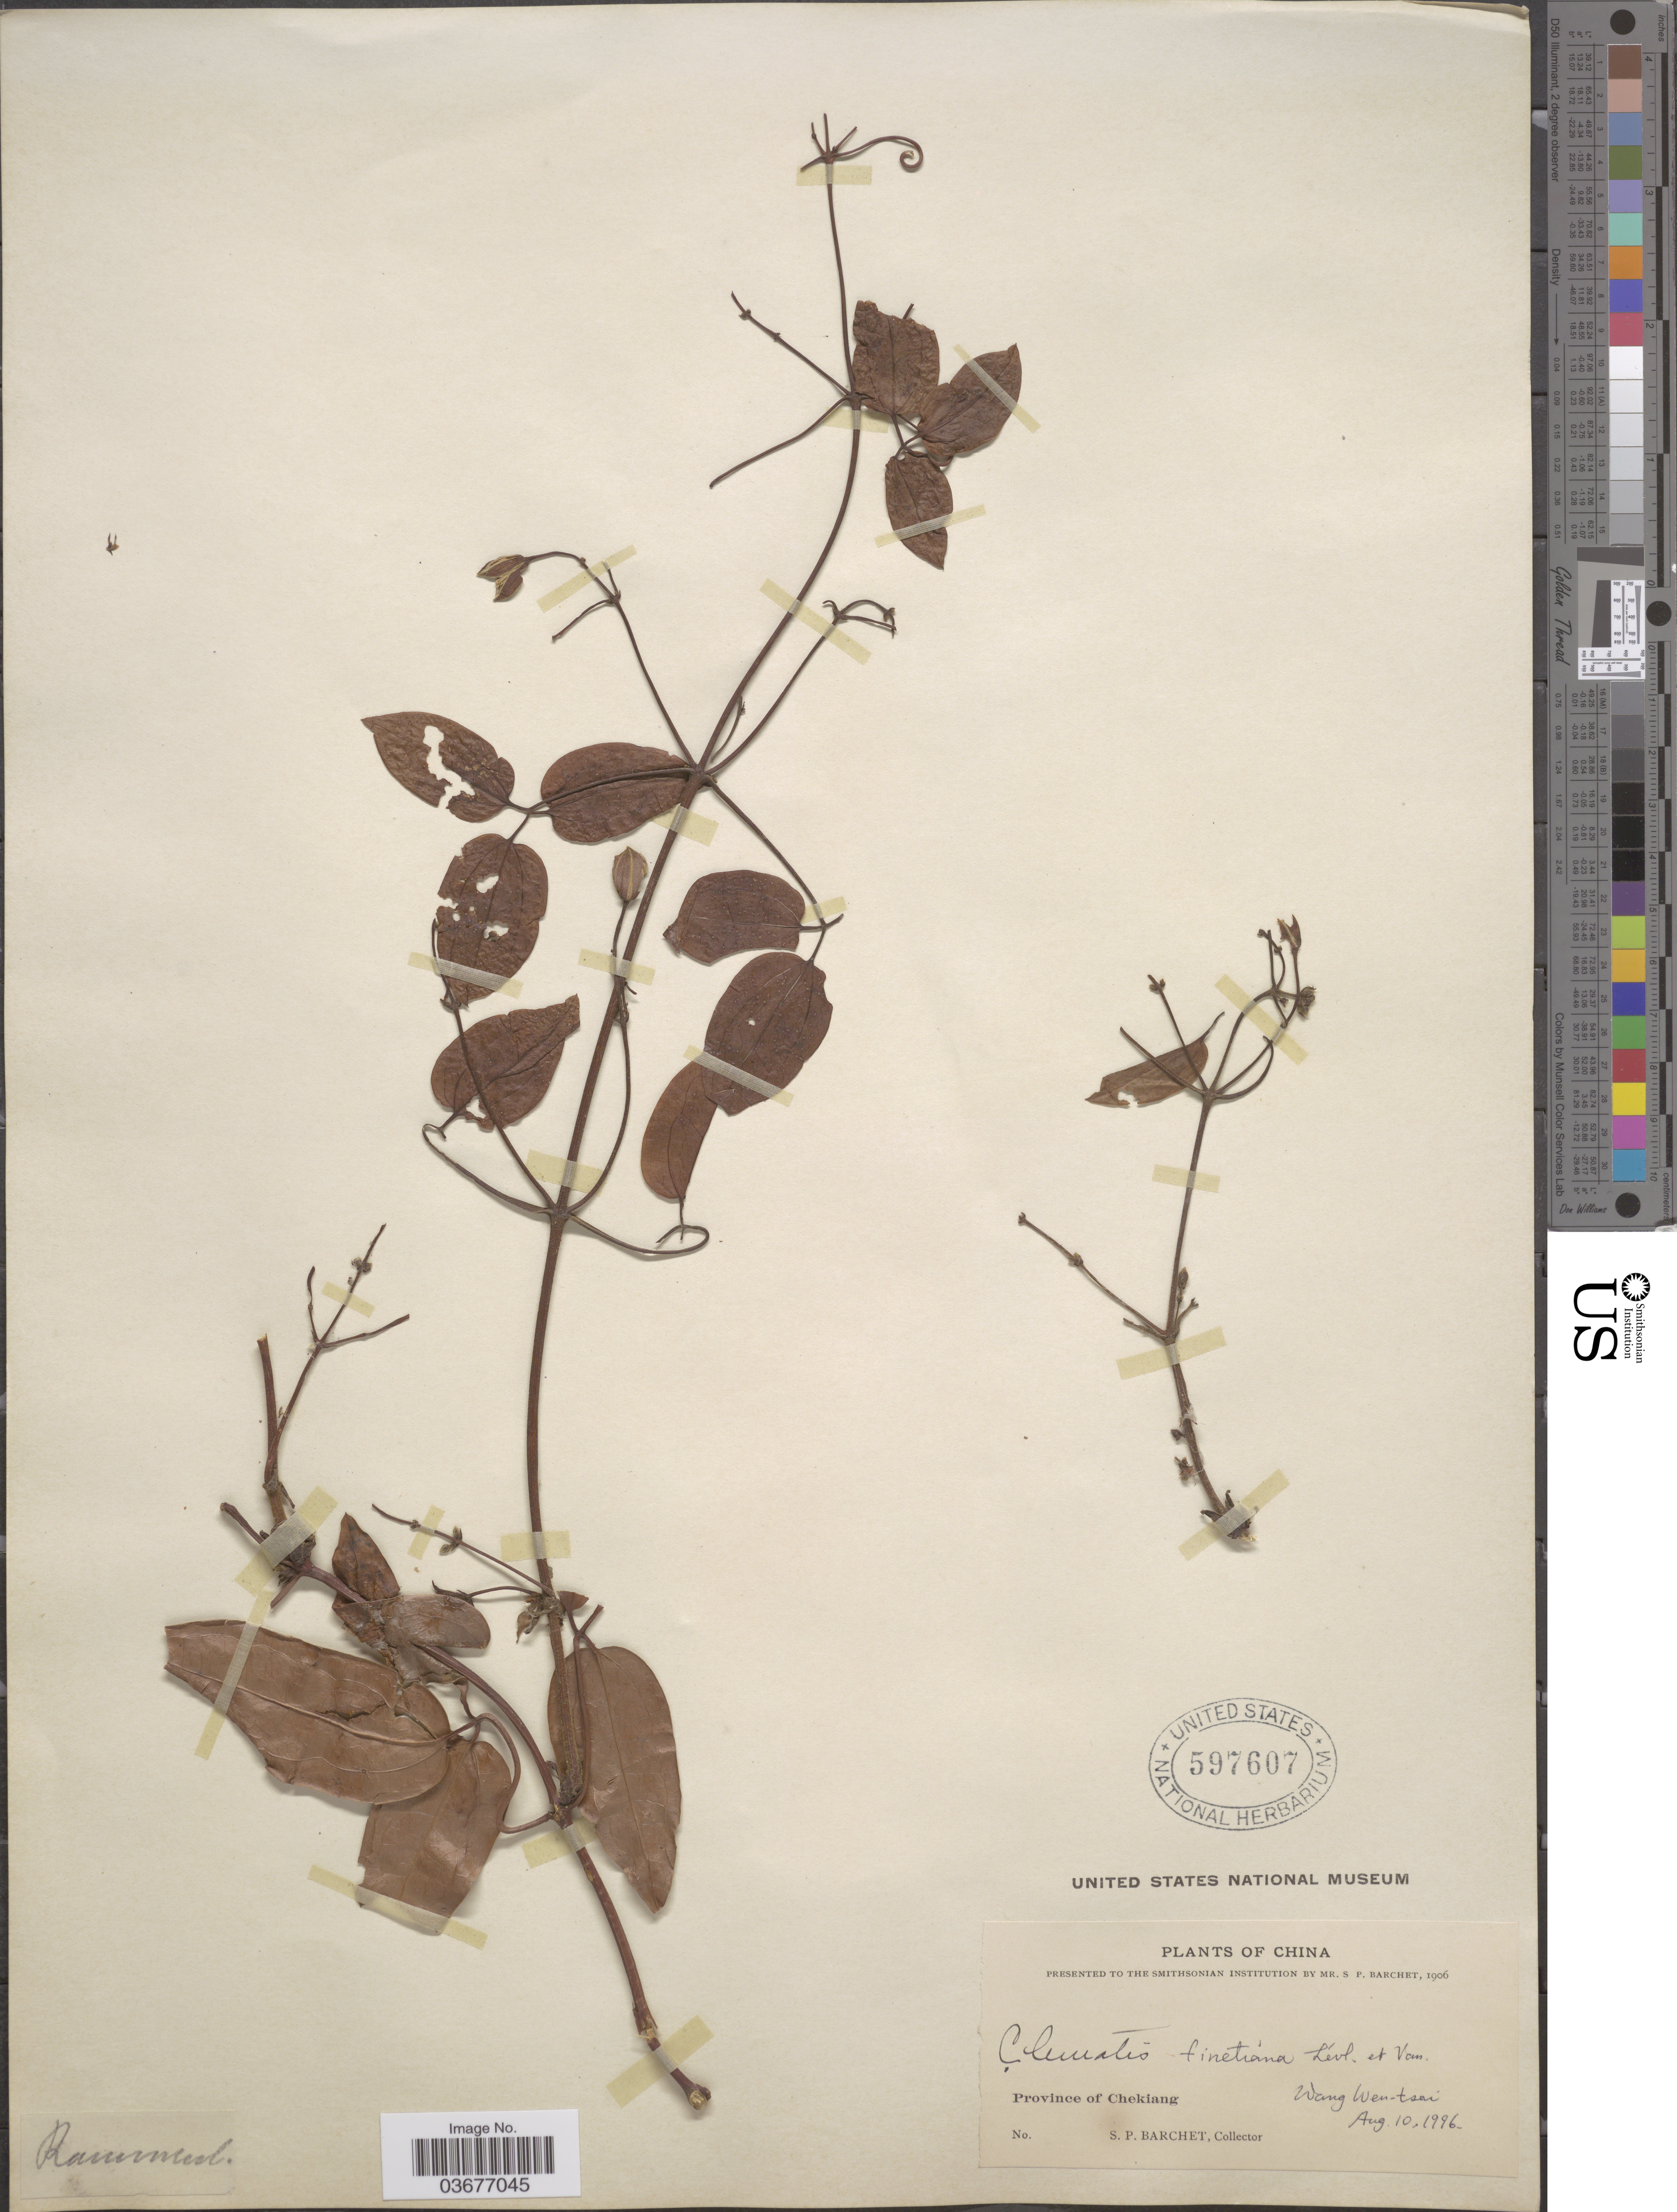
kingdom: Plantae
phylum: Tracheophyta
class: Magnoliopsida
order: Ranunculales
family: Ranunculaceae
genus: Clematis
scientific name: Clematis finetiana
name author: H. Lév. & Vaniot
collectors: S. P. Barchet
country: China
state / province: Zhejiang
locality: Province of Chekiang.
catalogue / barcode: US 597607